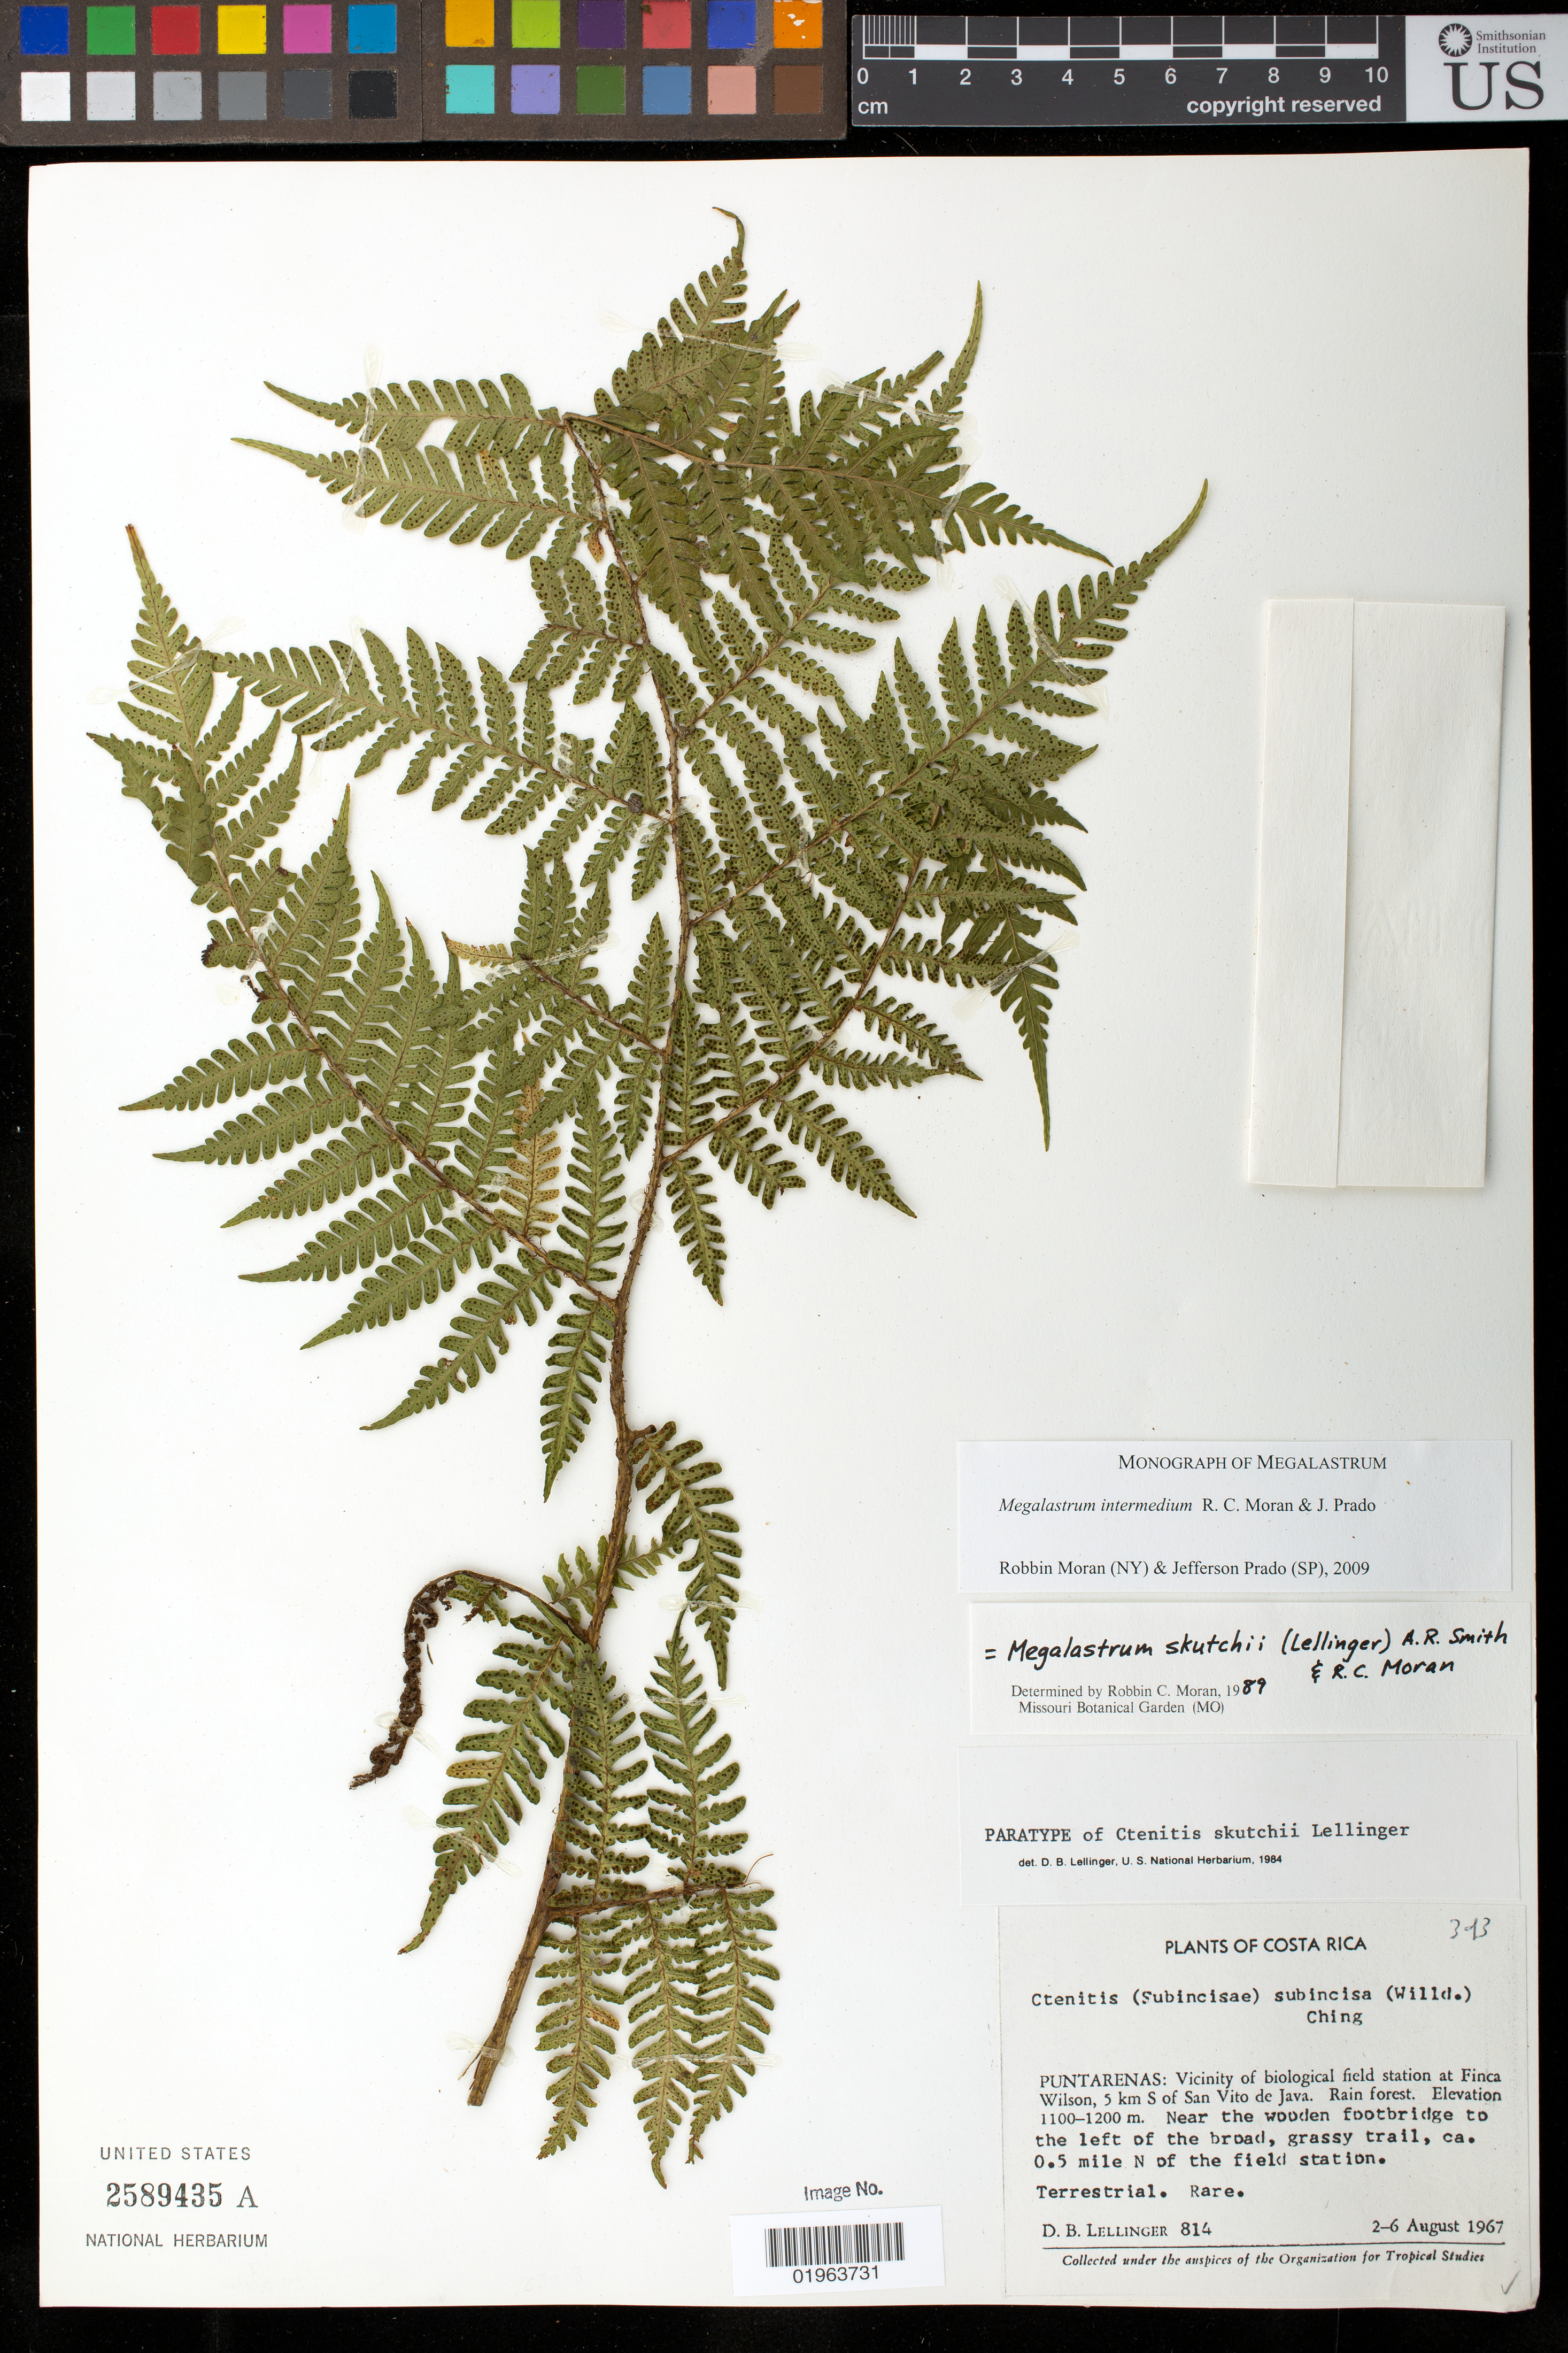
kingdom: Plantae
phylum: Tracheophyta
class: Polypodiopsida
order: Polypodiales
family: Dryopteridaceae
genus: Megalastrum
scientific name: Megalastrum intermedium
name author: R.C. Moran & J. Prado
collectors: D. B. Lellinger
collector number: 814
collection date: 1967-08-02/1967-08-06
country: Costa Rica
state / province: Puntarenas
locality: Vicinity of biological field station at Finca Wilson, 5 km S of San Vito de Java.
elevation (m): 1100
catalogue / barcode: US 2589435